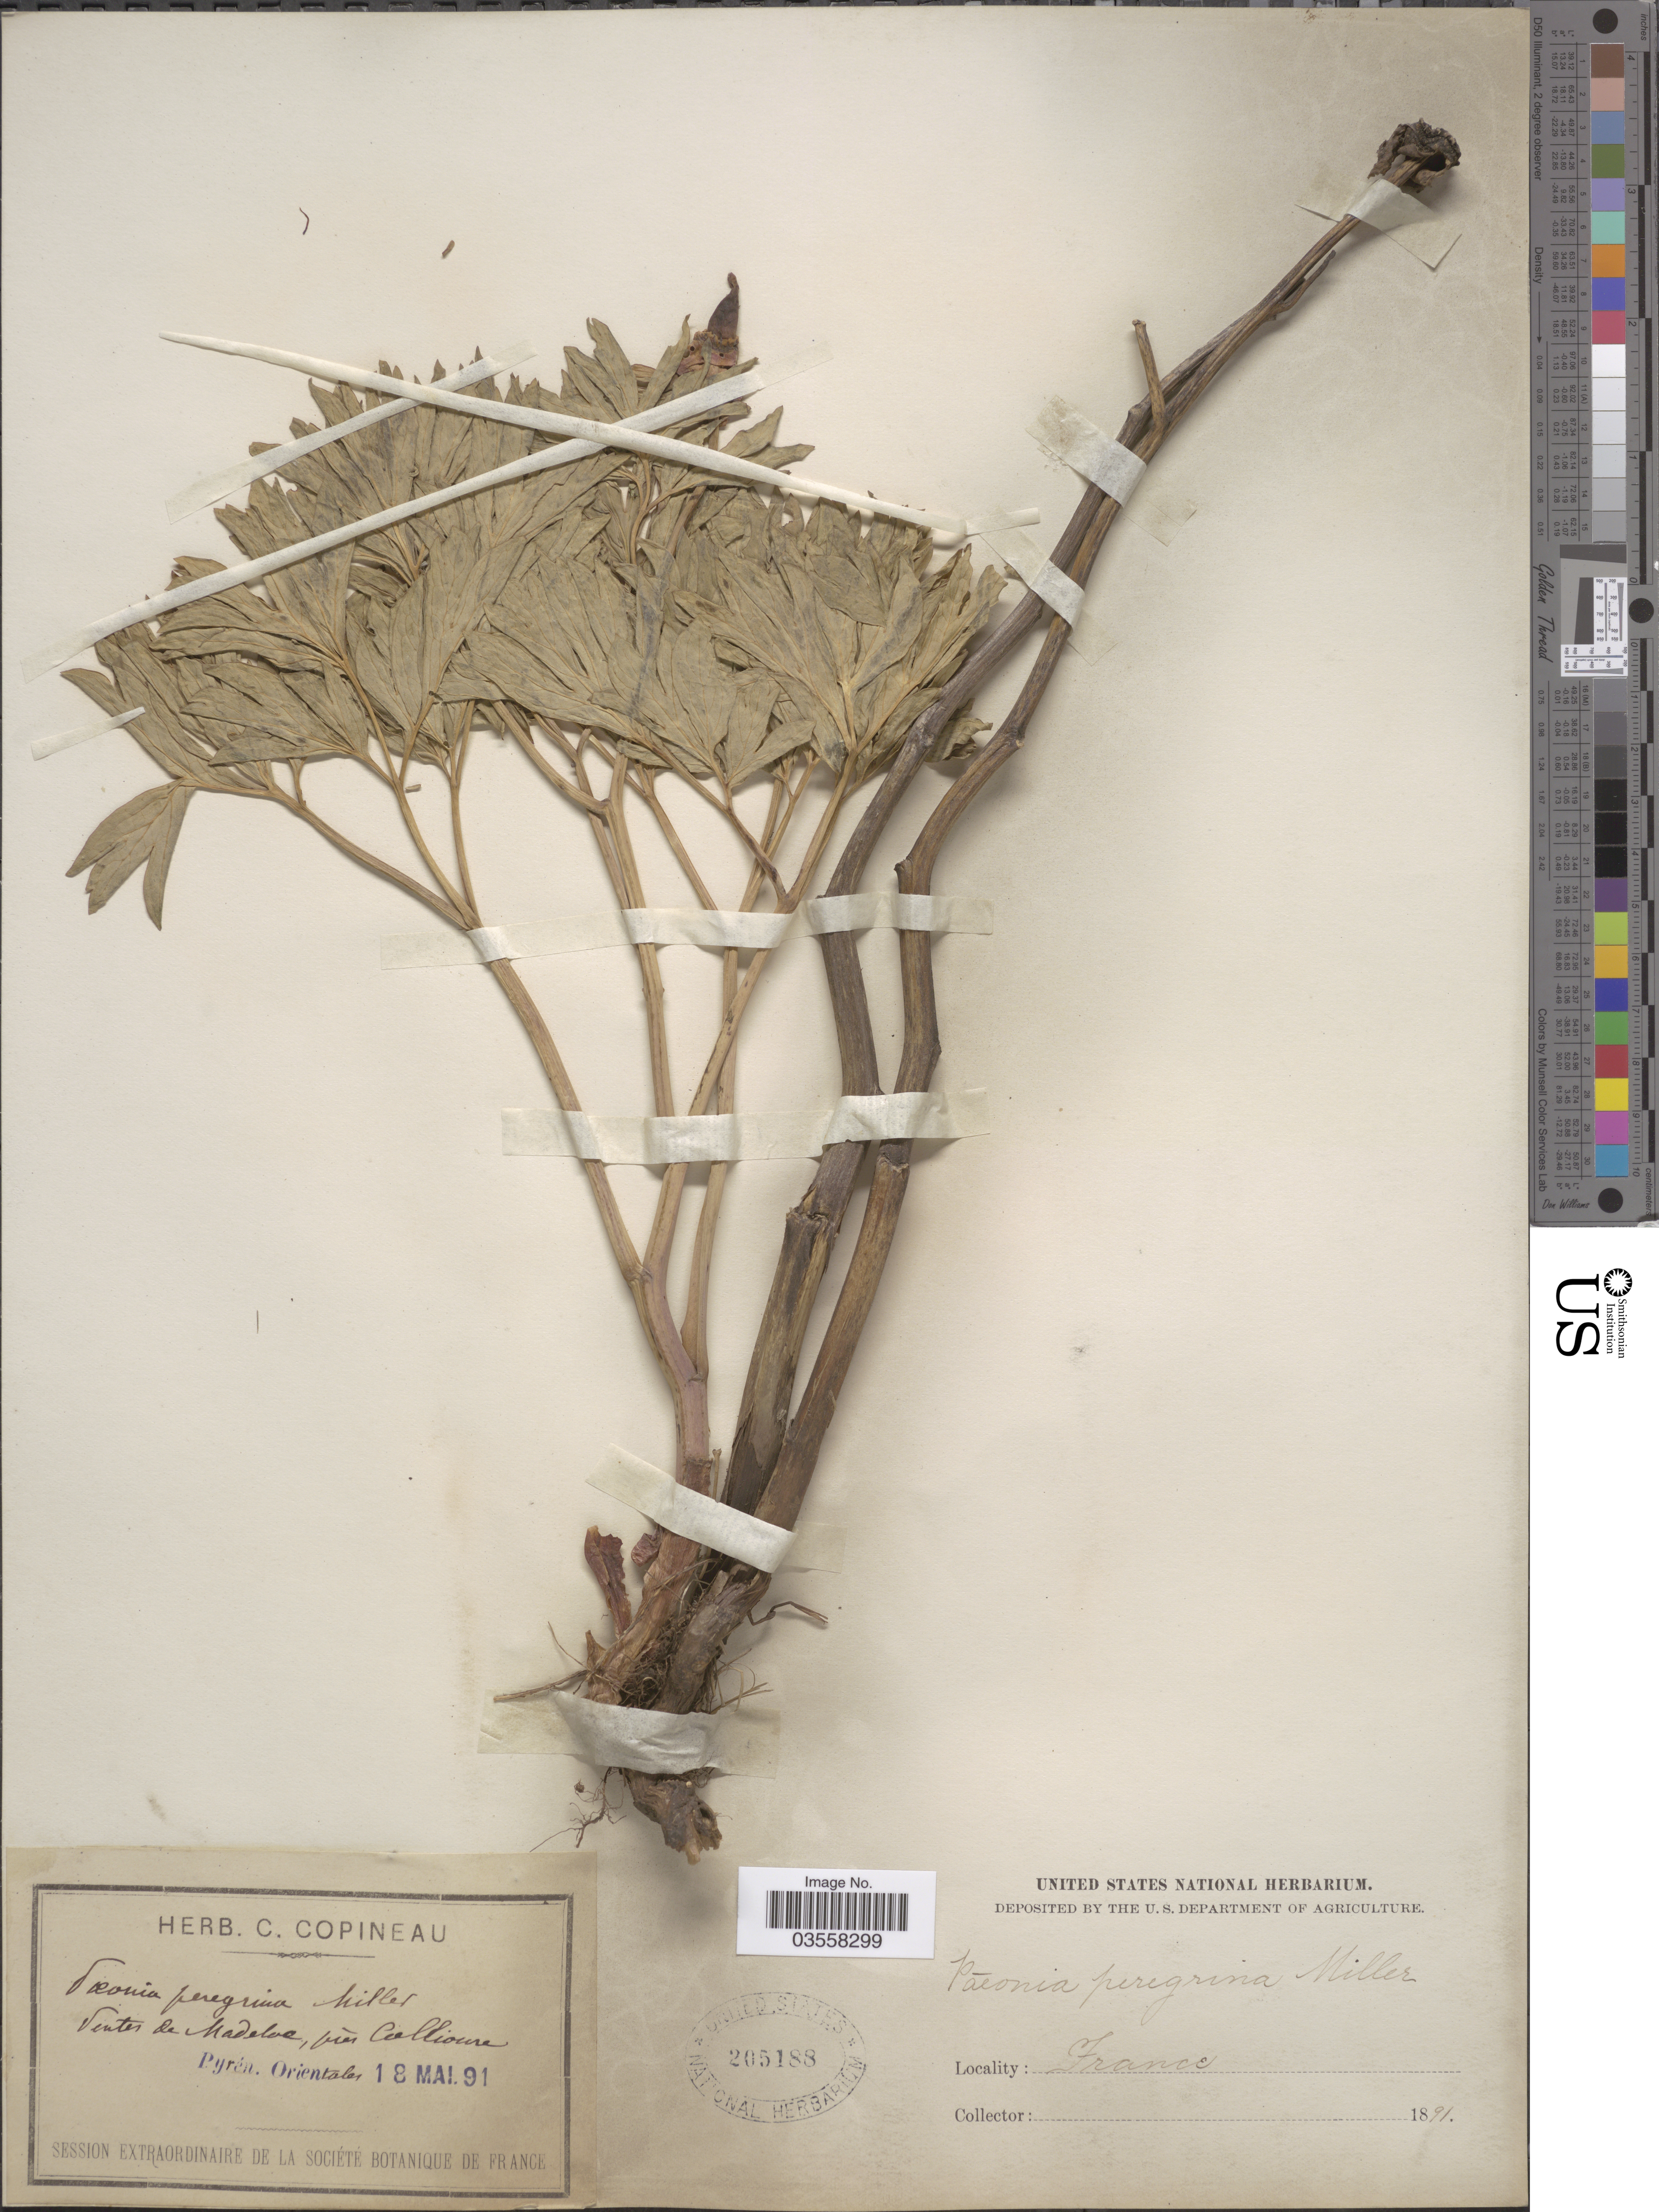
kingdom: Plantae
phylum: Tracheophyta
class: Magnoliopsida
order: Saxifragales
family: Paeoniaceae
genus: Paeonia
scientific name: Paeonia officinalis subsp. microcarpa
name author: (Boiss. & Reut.) Nyman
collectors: ex herb. C. Copineau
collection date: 1891-05-18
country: France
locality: Ventes de Madelva, près Collioure. Pyrén. Orientales.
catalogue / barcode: US 205188